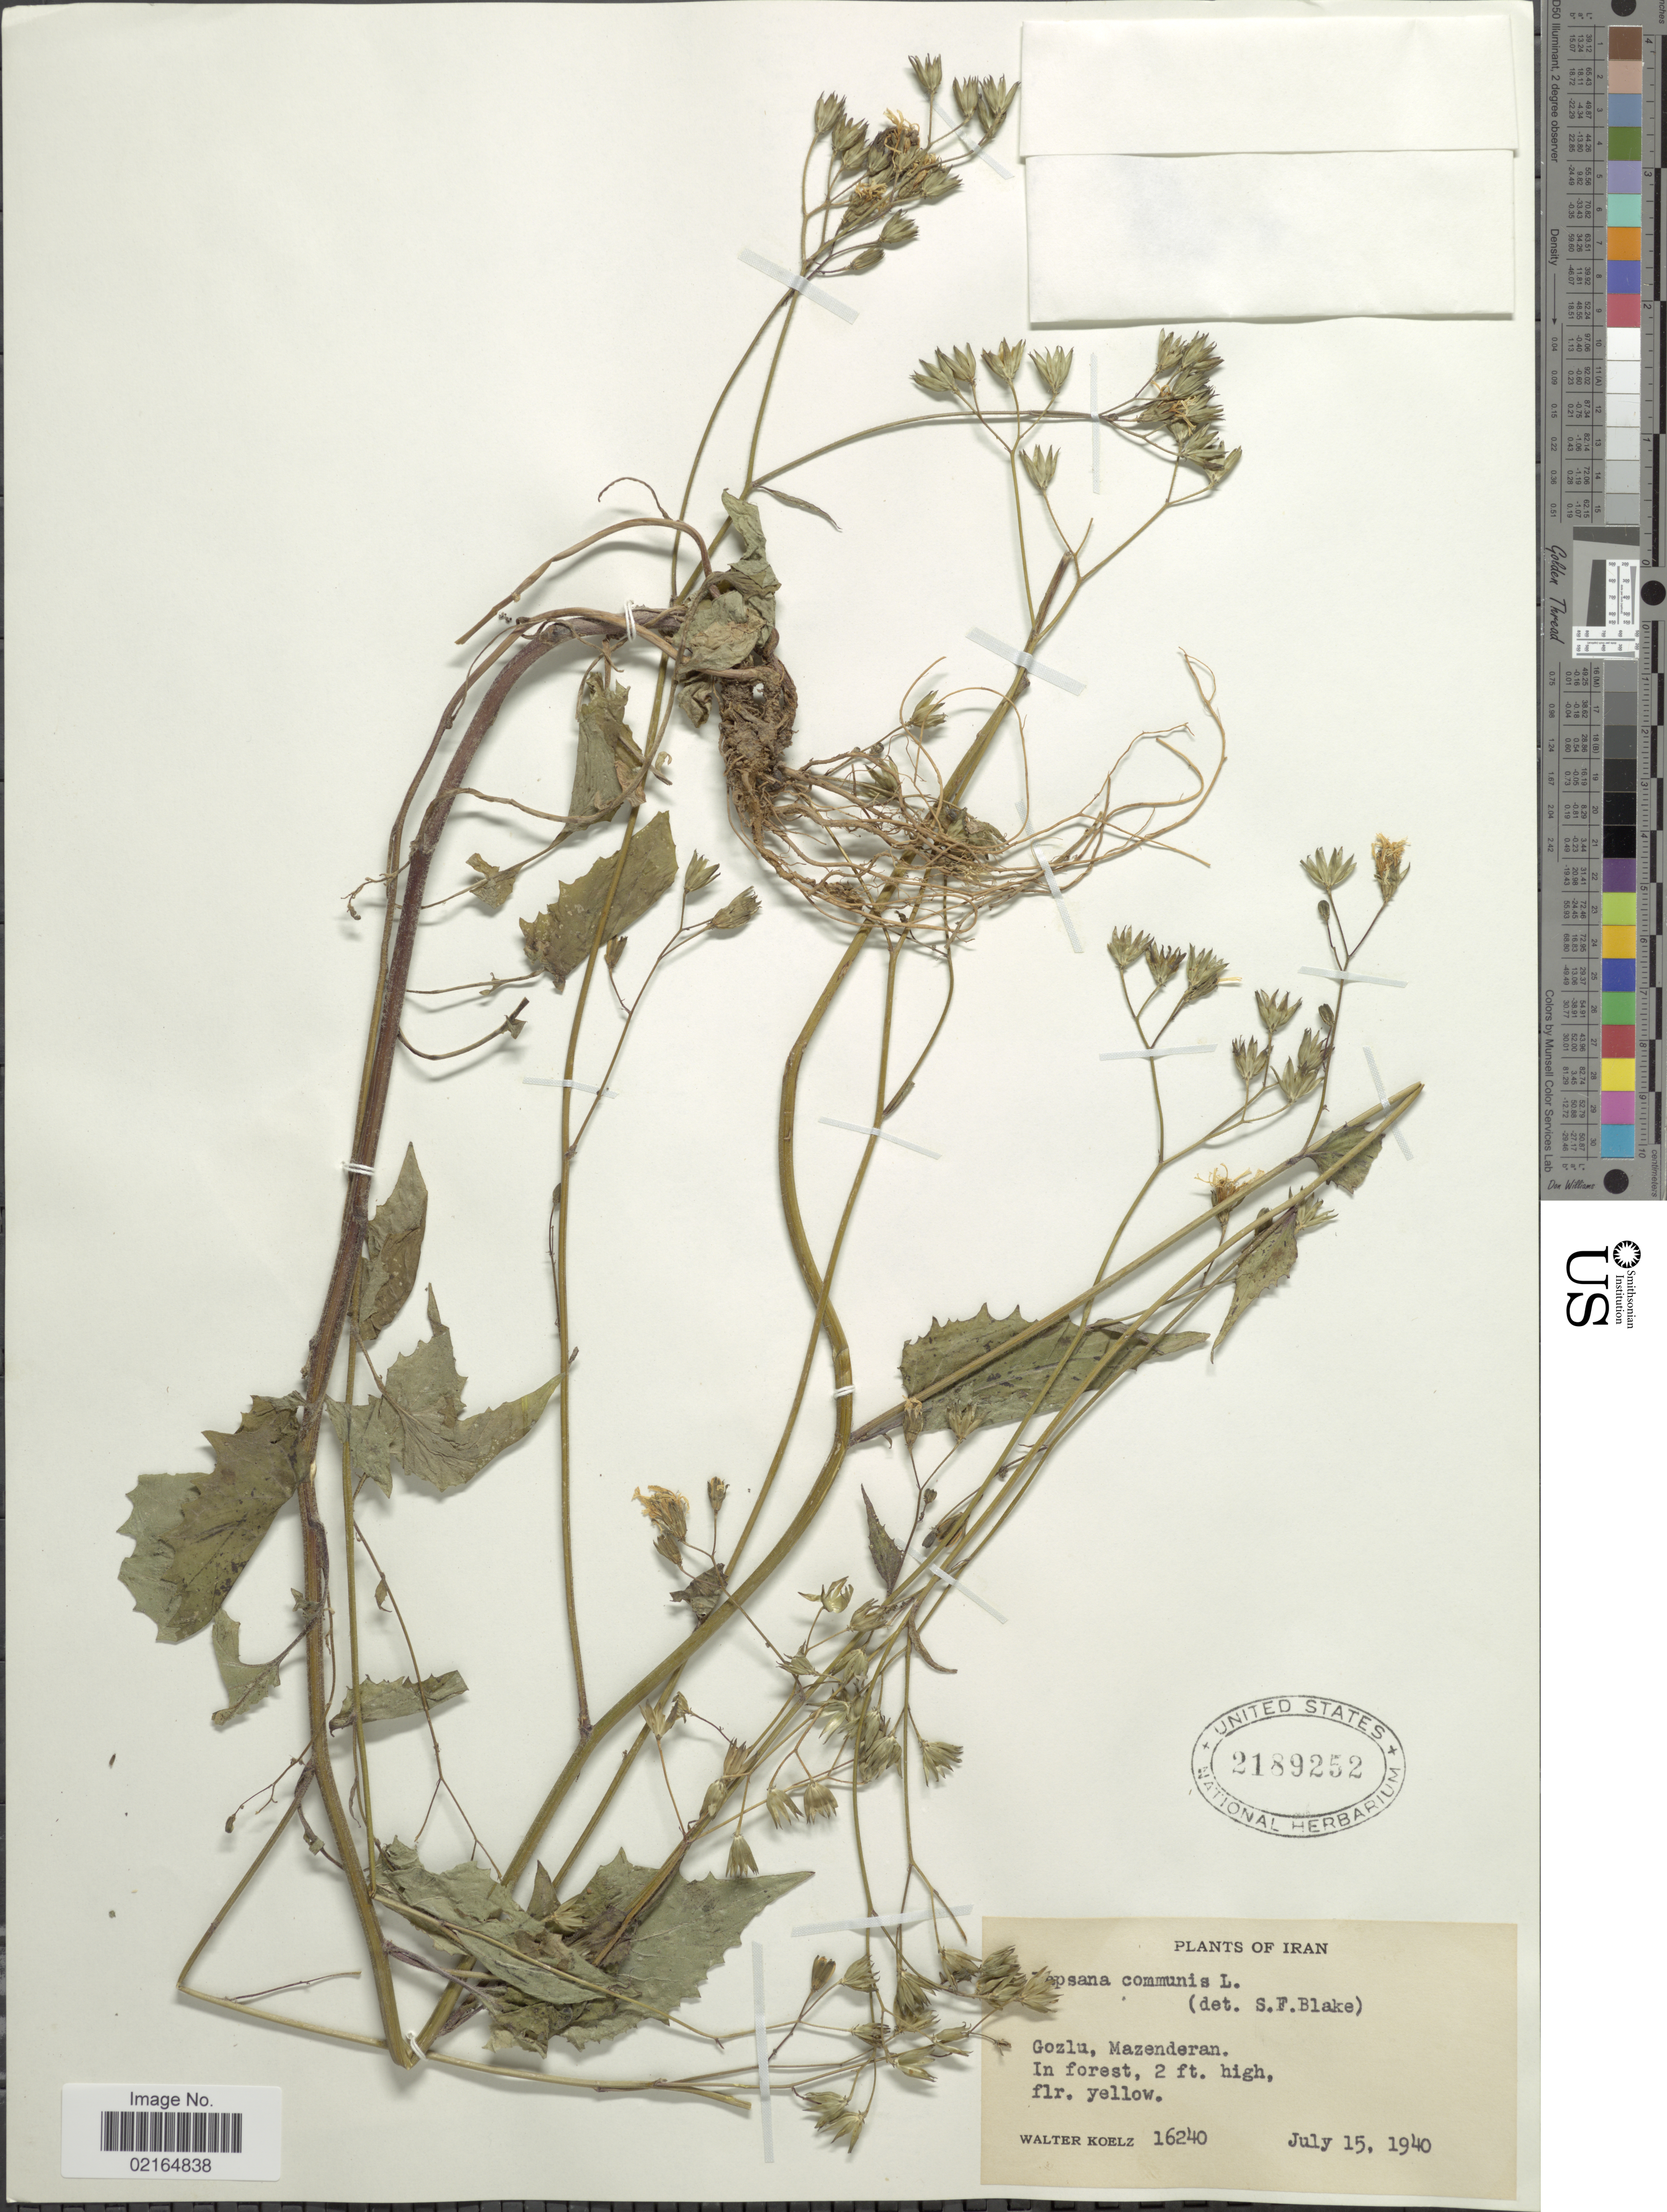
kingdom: Plantae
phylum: Tracheophyta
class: Magnoliopsida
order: Asterales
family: Asteraceae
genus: Lapsana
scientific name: Lapsana communis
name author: L.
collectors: W. N. Koelz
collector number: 16240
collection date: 1940-07-15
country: Iran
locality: Gozlu, Mazenderan.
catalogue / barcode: US 2189252